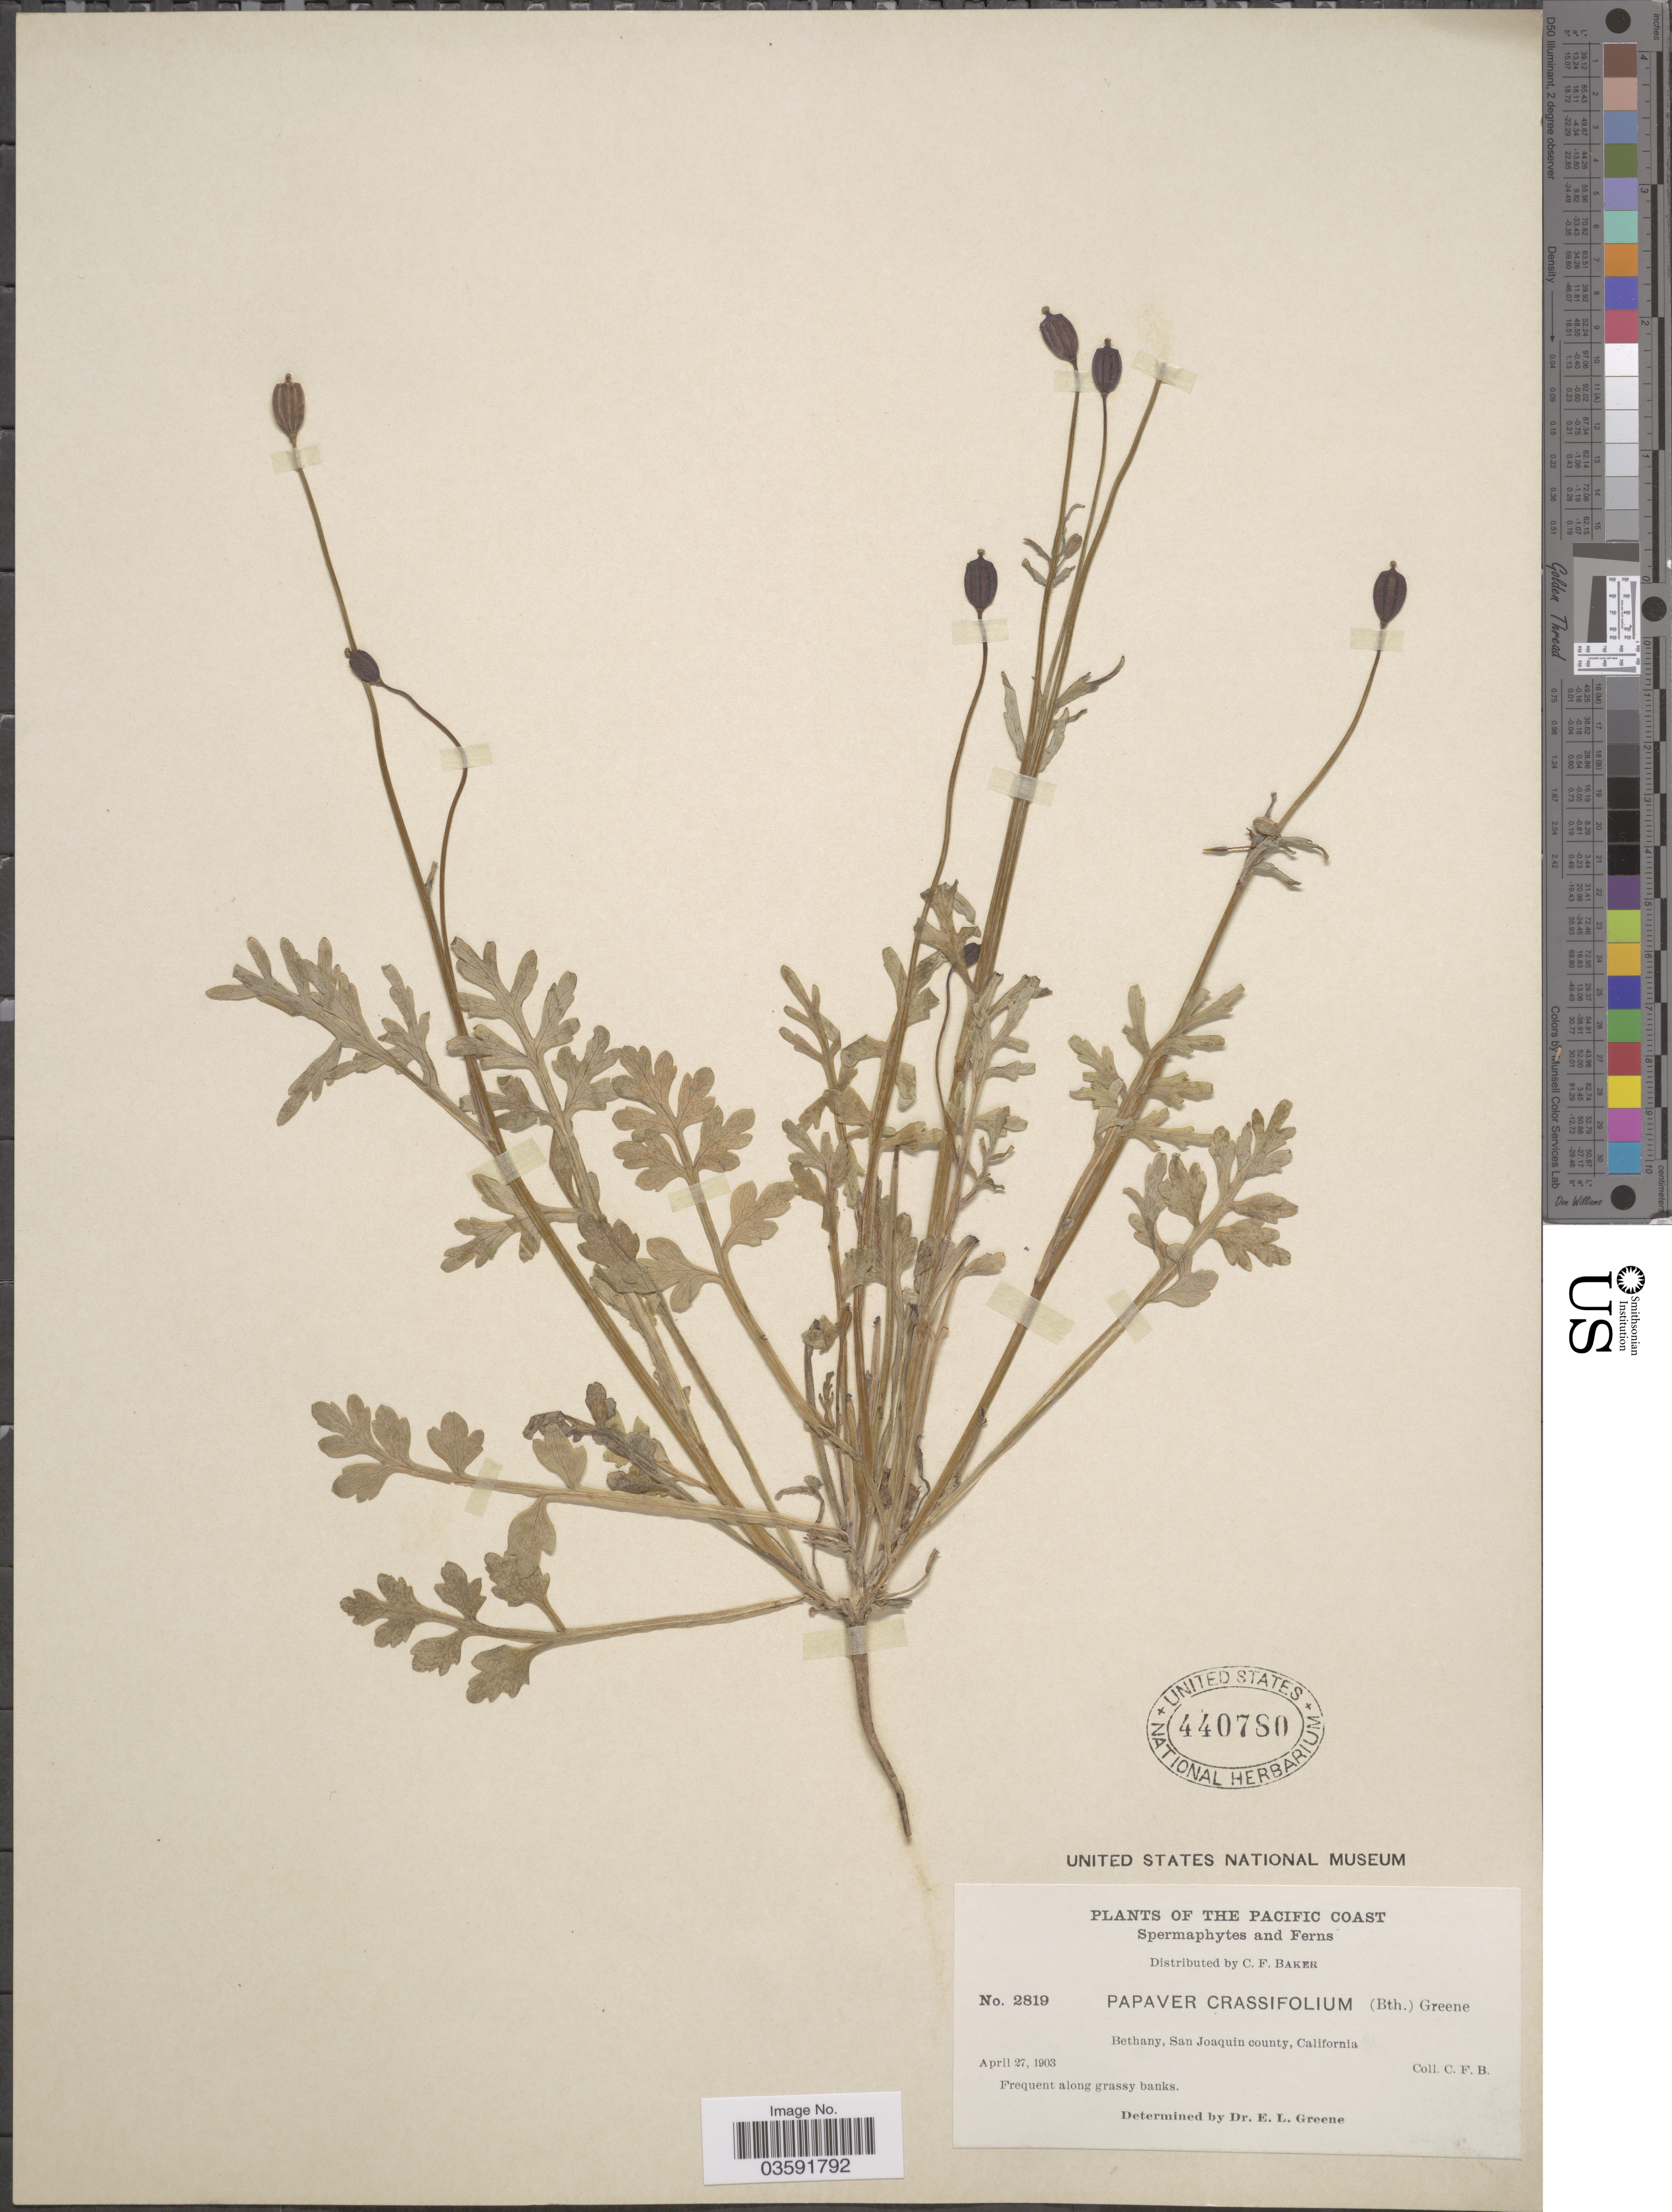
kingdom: Plantae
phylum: Tracheophyta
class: Magnoliopsida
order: Ranunculales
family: Papaveraceae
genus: Papaver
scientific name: Papaver heterophyllum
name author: (Benth.) Greene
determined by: Strong, M. T., (US), Smithsonian Institution - National Museum of Natural History (UNITED STATES)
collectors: C. F. Baker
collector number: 2819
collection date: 1903-04-27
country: United States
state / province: California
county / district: San Joaquin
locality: Pacific Coast. Bethany, San Joaquin county.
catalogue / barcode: US 440780